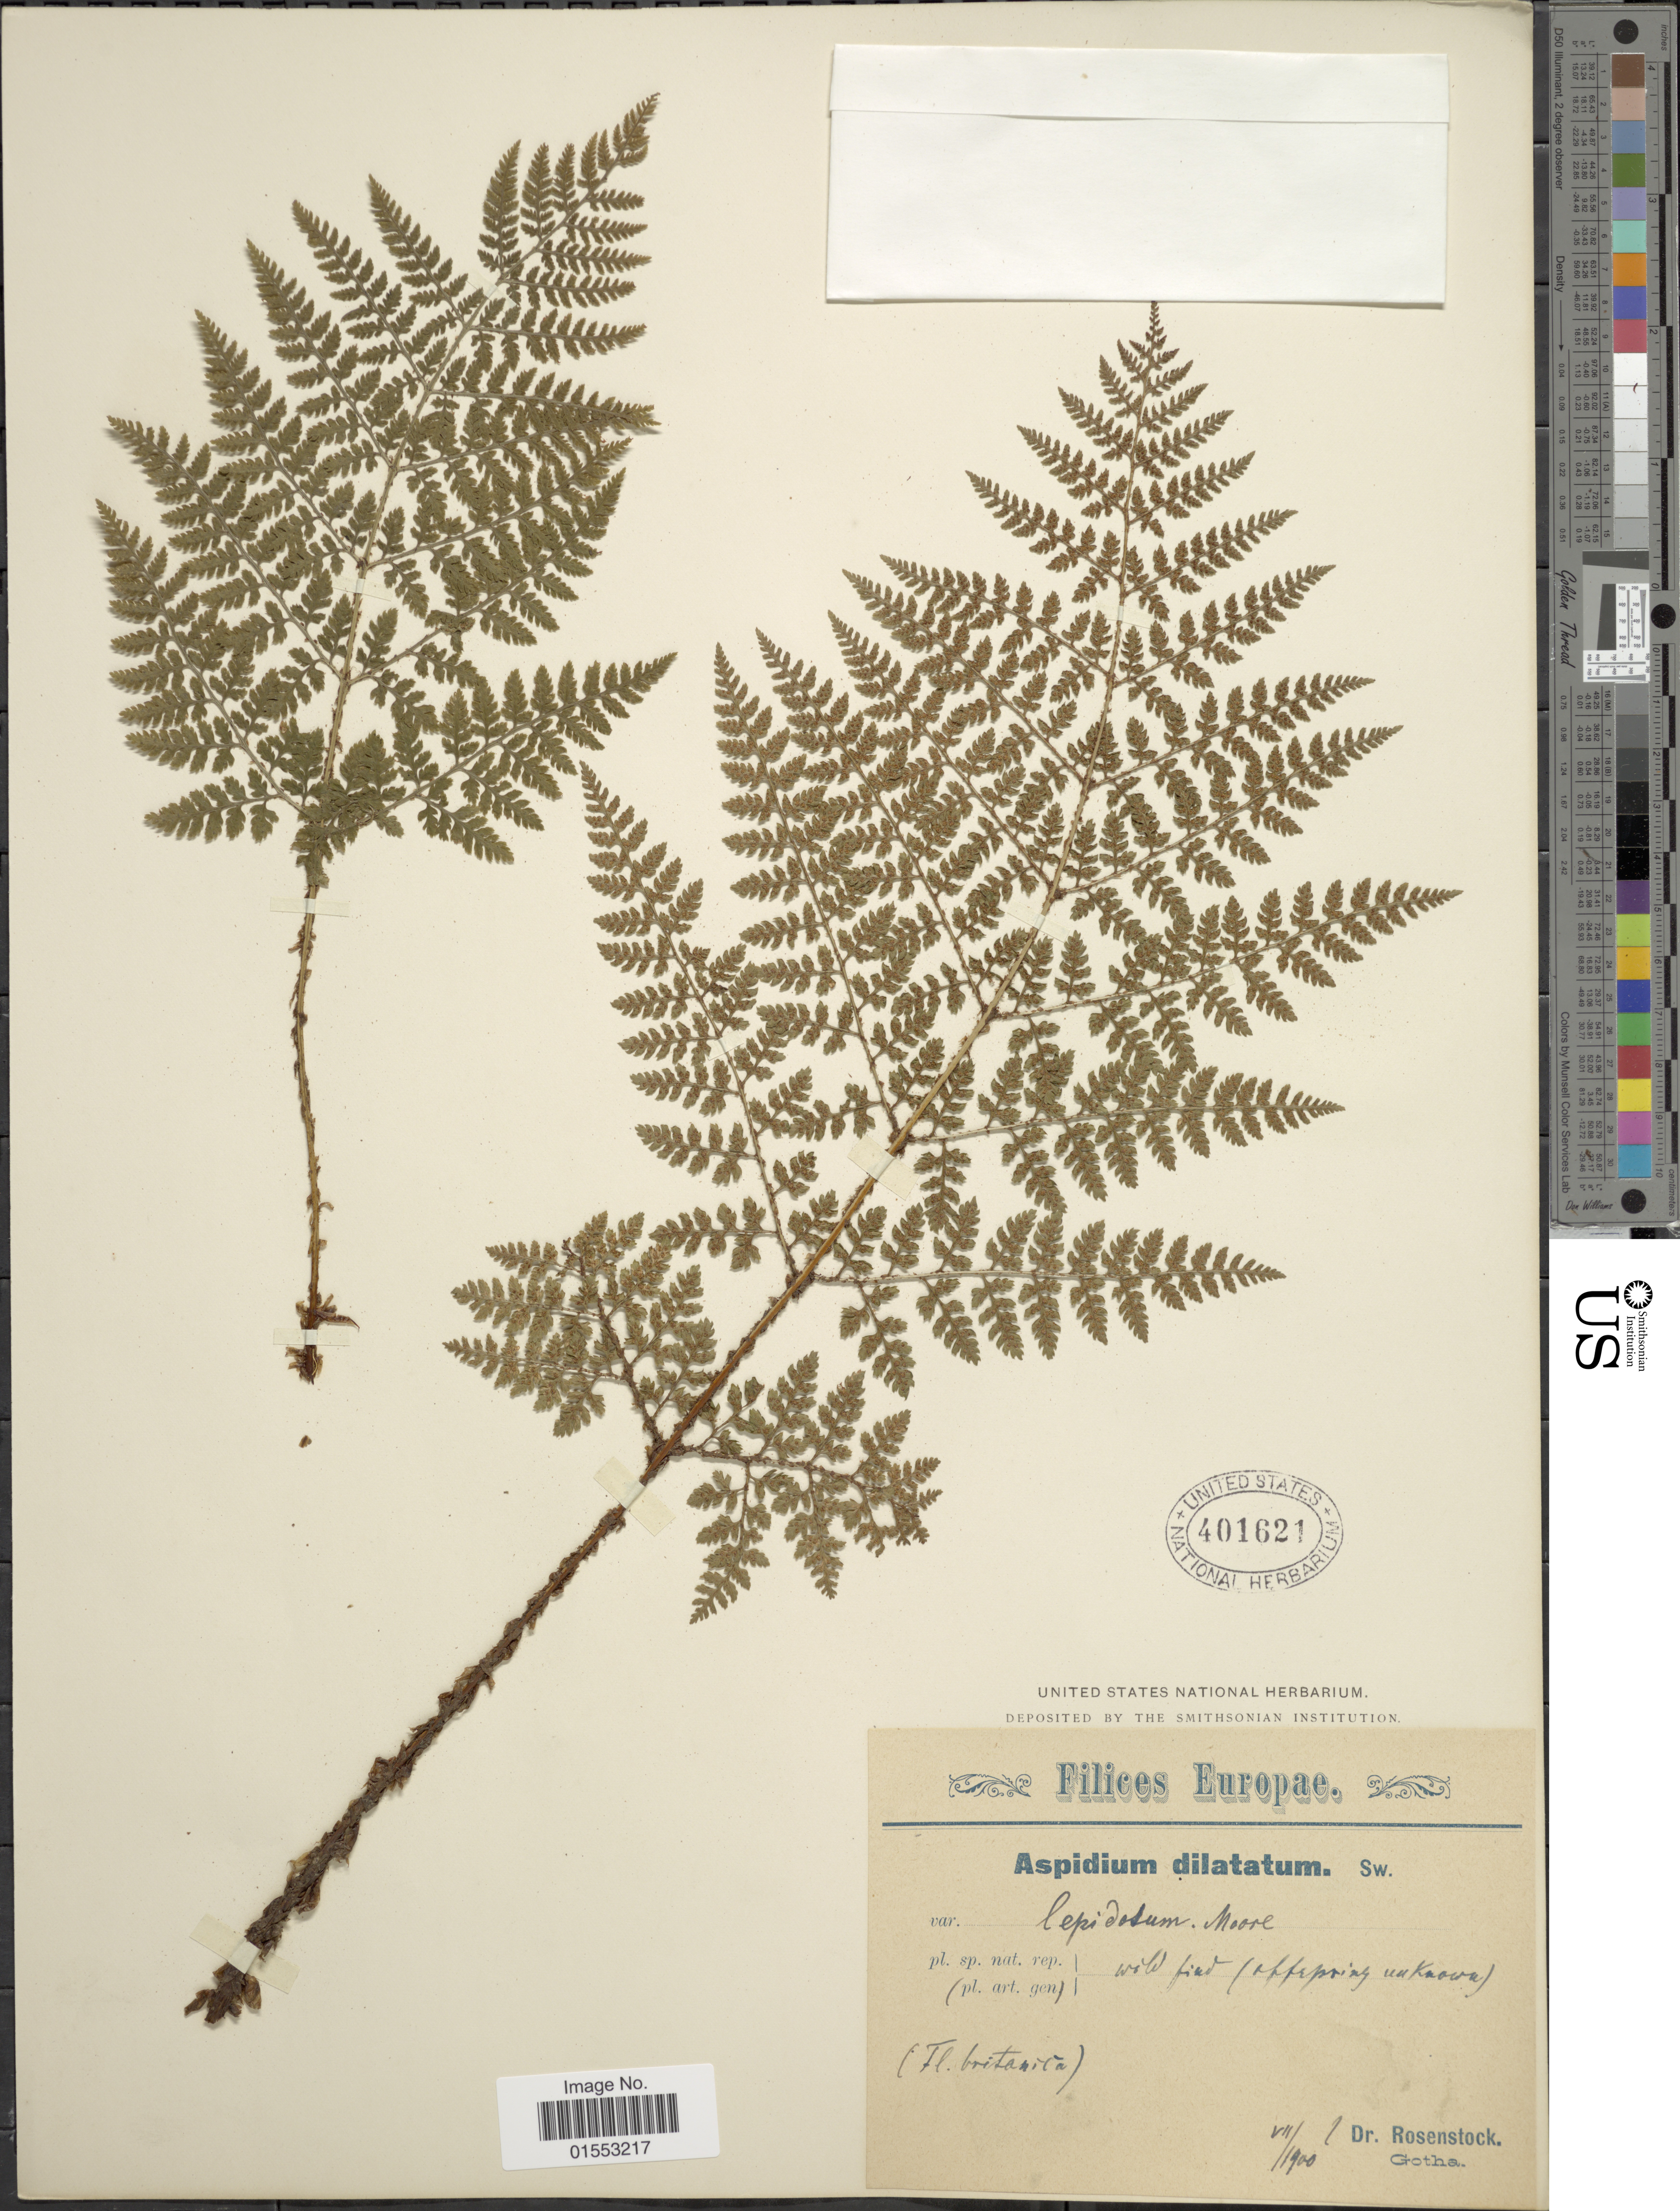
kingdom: Plantae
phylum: Tracheophyta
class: Polypodiopsida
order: Polypodiales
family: Dryopteridaceae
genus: Dryopteris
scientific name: Dryopteris dilatata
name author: (Hoffm.) A. Gray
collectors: -- Rosenstock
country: France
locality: Europe. Wild Fiad [interpreted]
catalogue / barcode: US 401621